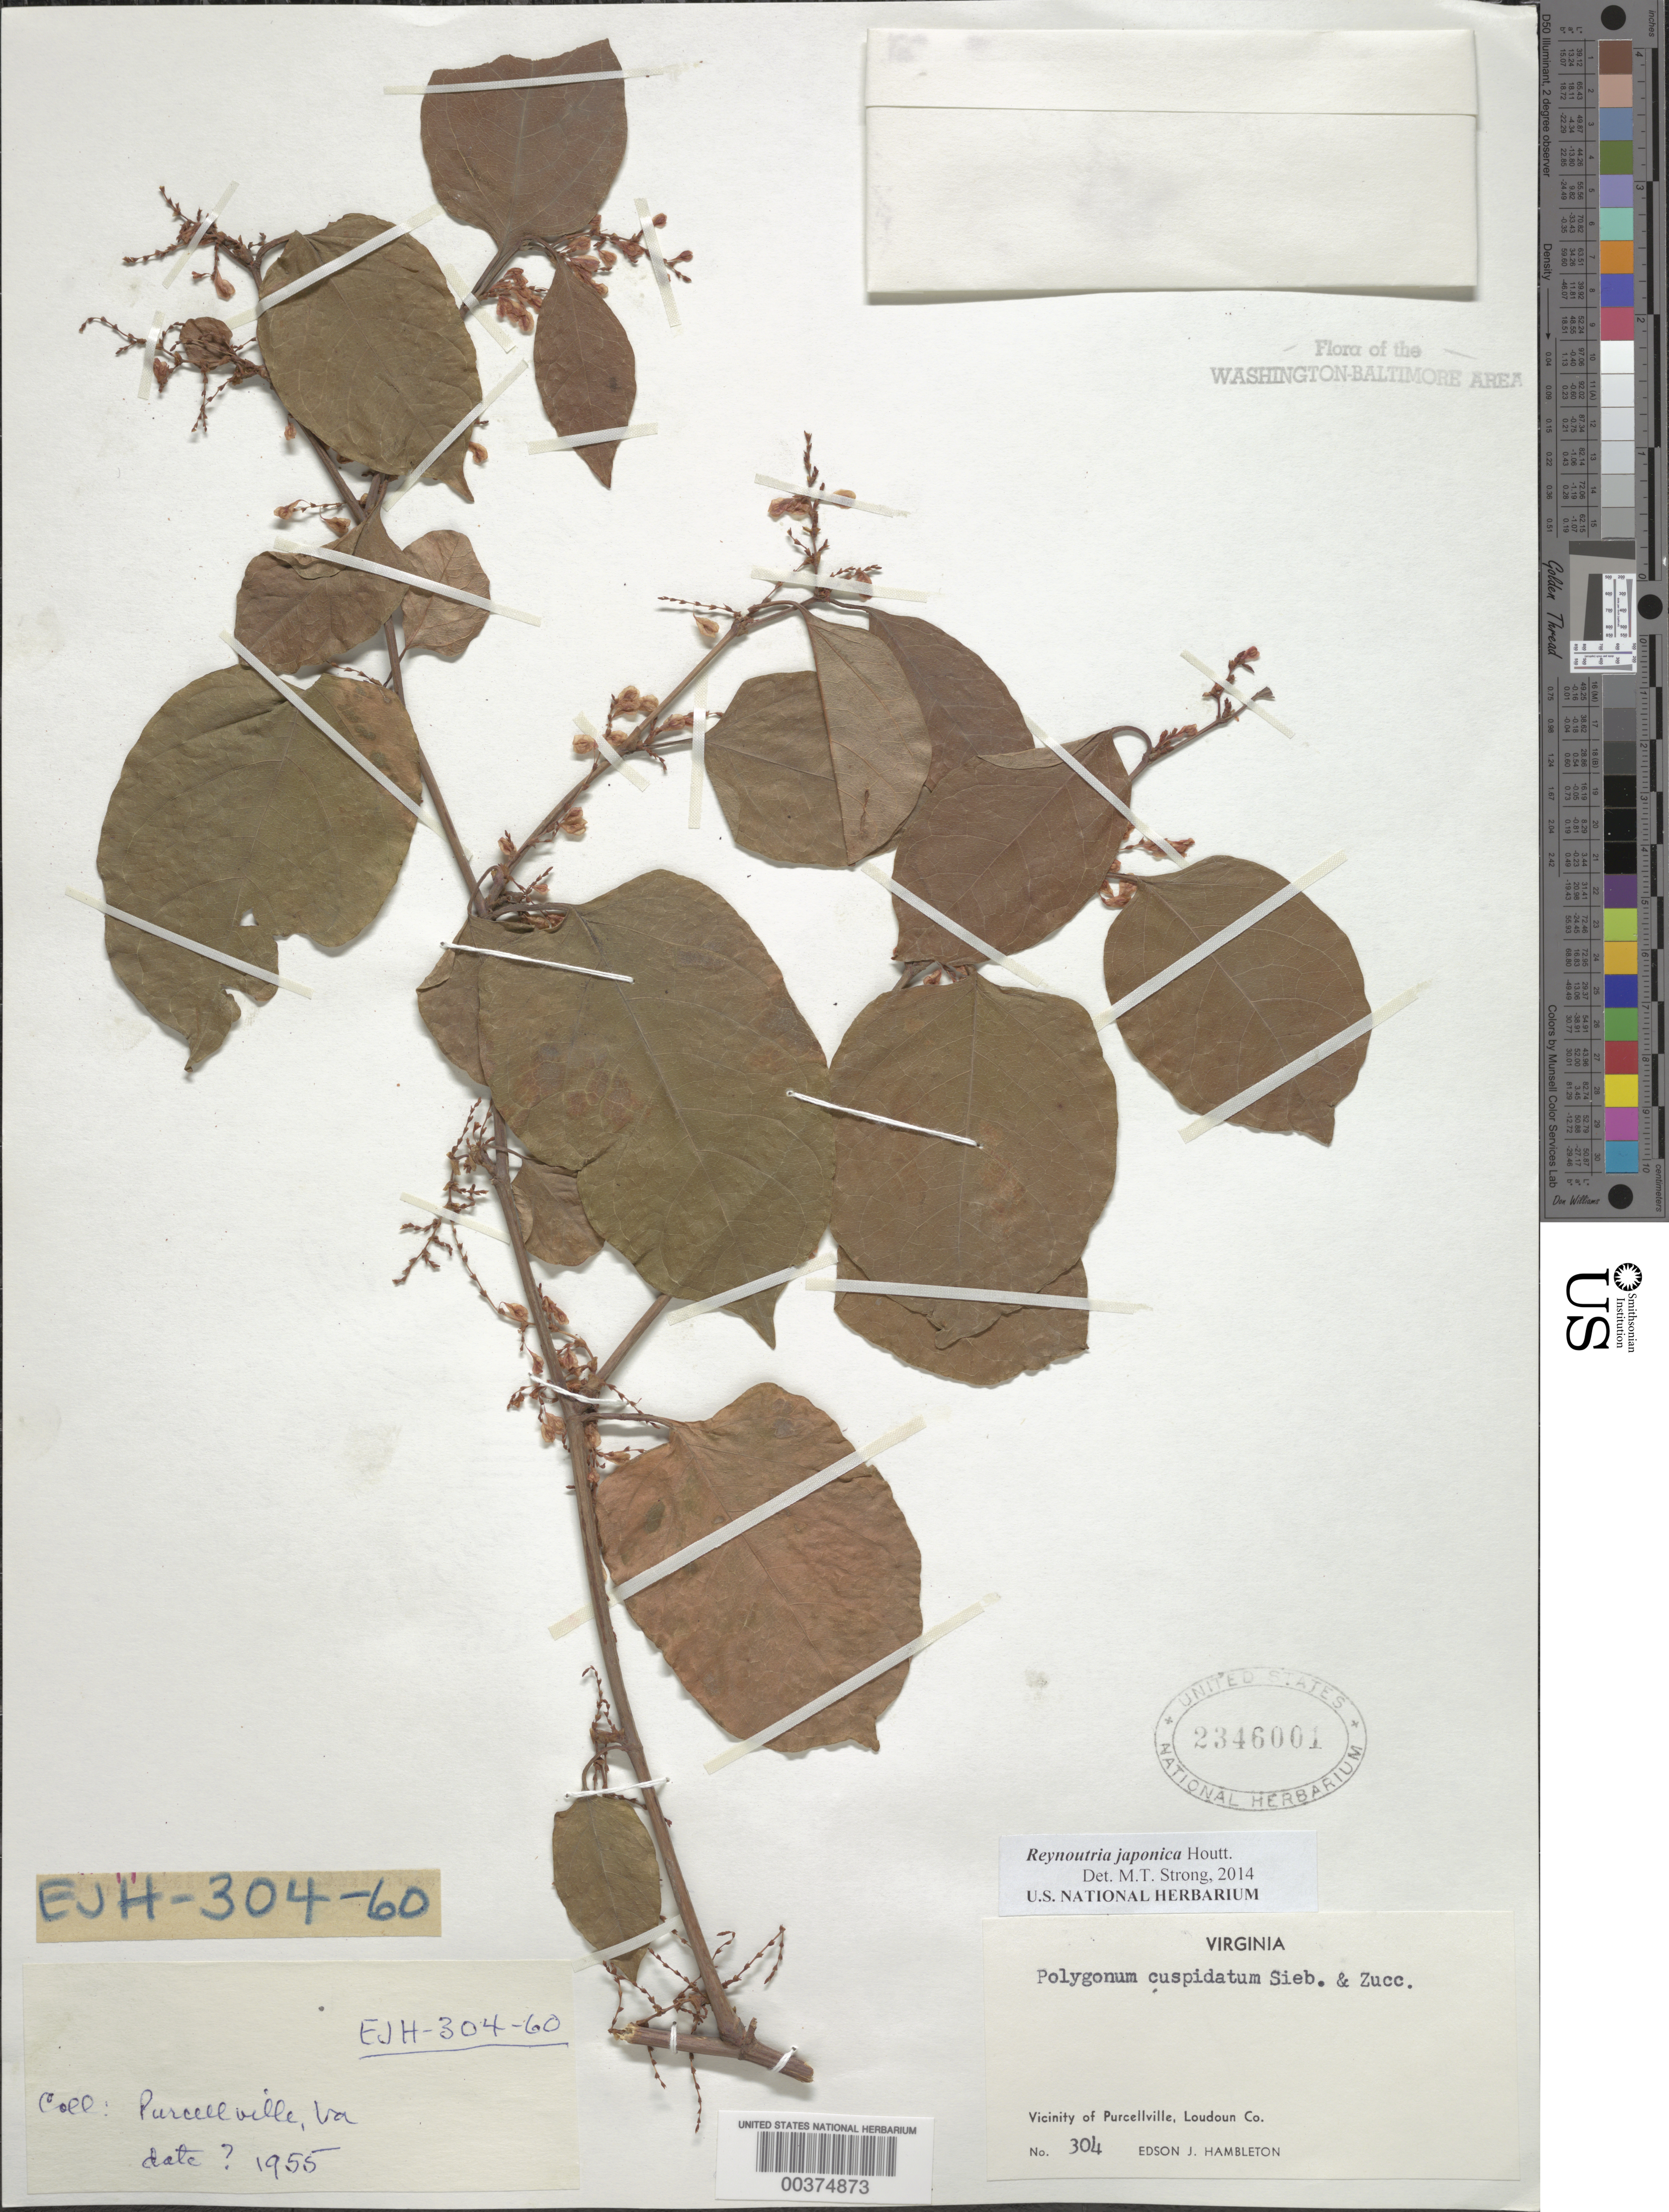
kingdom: Plantae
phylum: Tracheophyta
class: Magnoliopsida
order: Caryophyllales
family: Polygonaceae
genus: Reynoutria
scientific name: Reynoutria japonica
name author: Houtt.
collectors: E. Hambleton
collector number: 304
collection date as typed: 1955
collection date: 1955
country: United States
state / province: Virginia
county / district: Loudoun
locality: Purcellville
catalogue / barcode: US 2346001